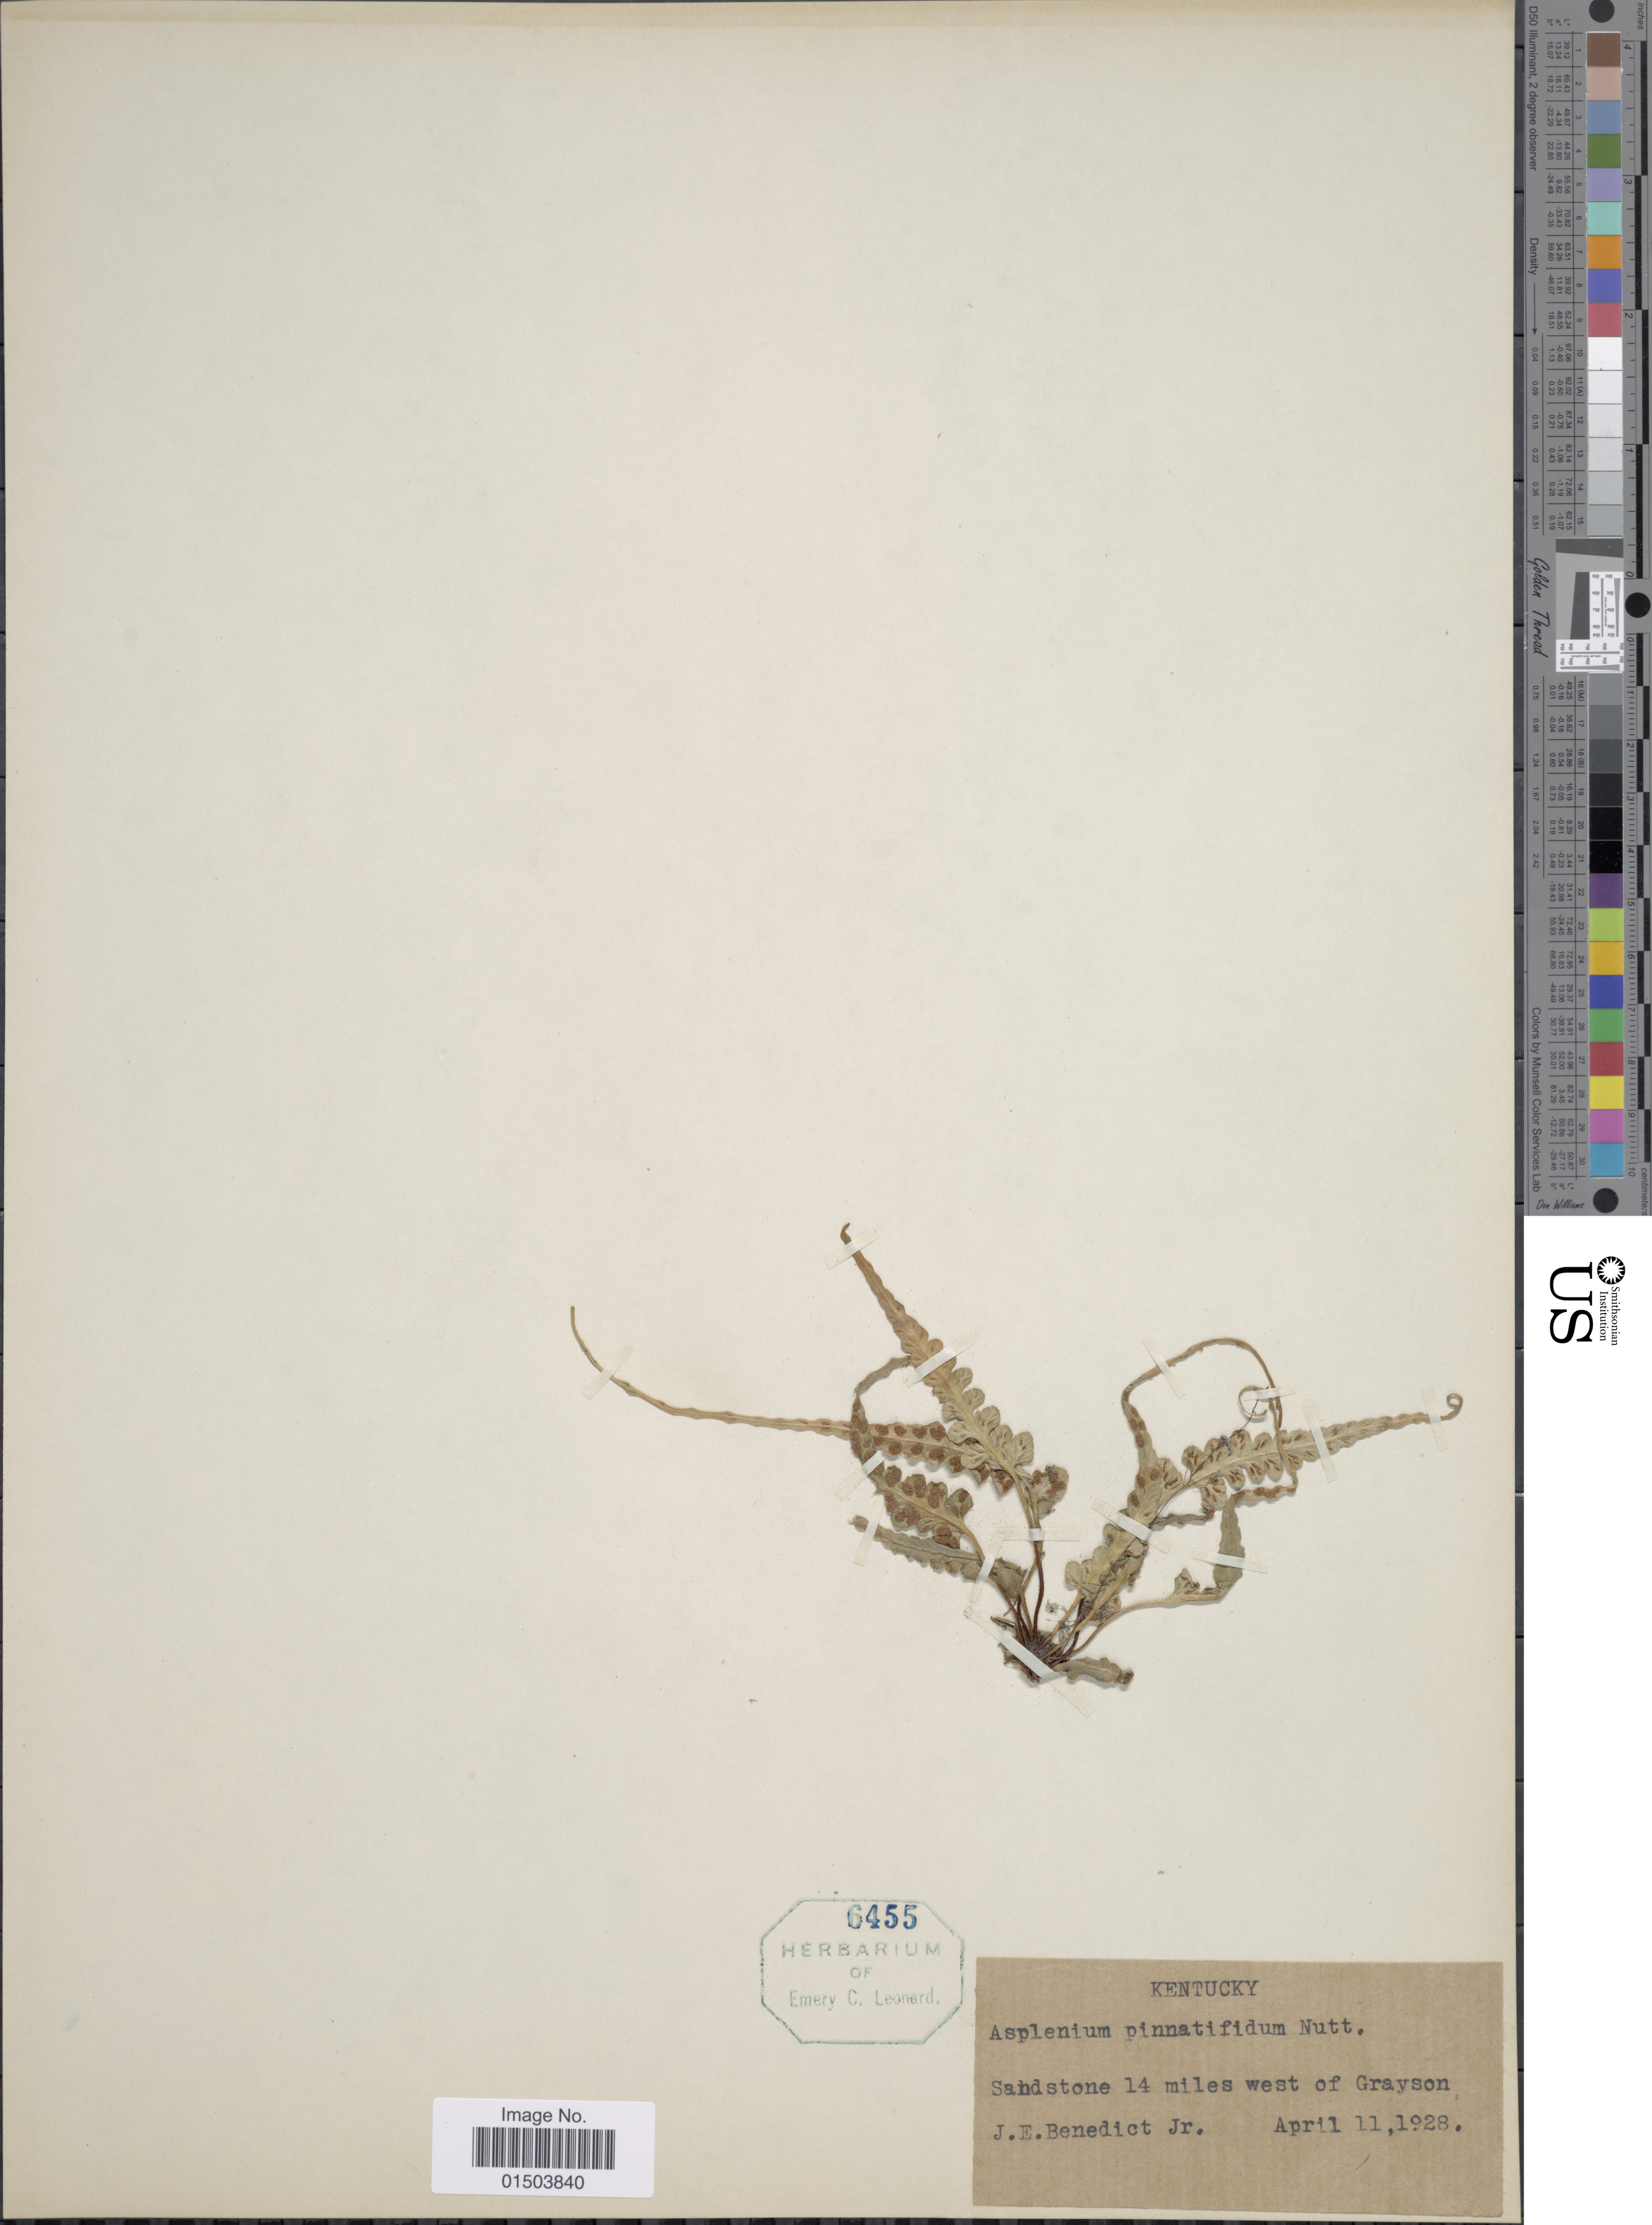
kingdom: Plantae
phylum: Tracheophyta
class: Polypodiopsida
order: Polypodiales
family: Aspleniaceae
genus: Asplenium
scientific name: Asplenium pinnatifidum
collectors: J. Benedict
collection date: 1928-04-11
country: United States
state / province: Kentucky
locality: Sandstone 14 miles west of Grayson.